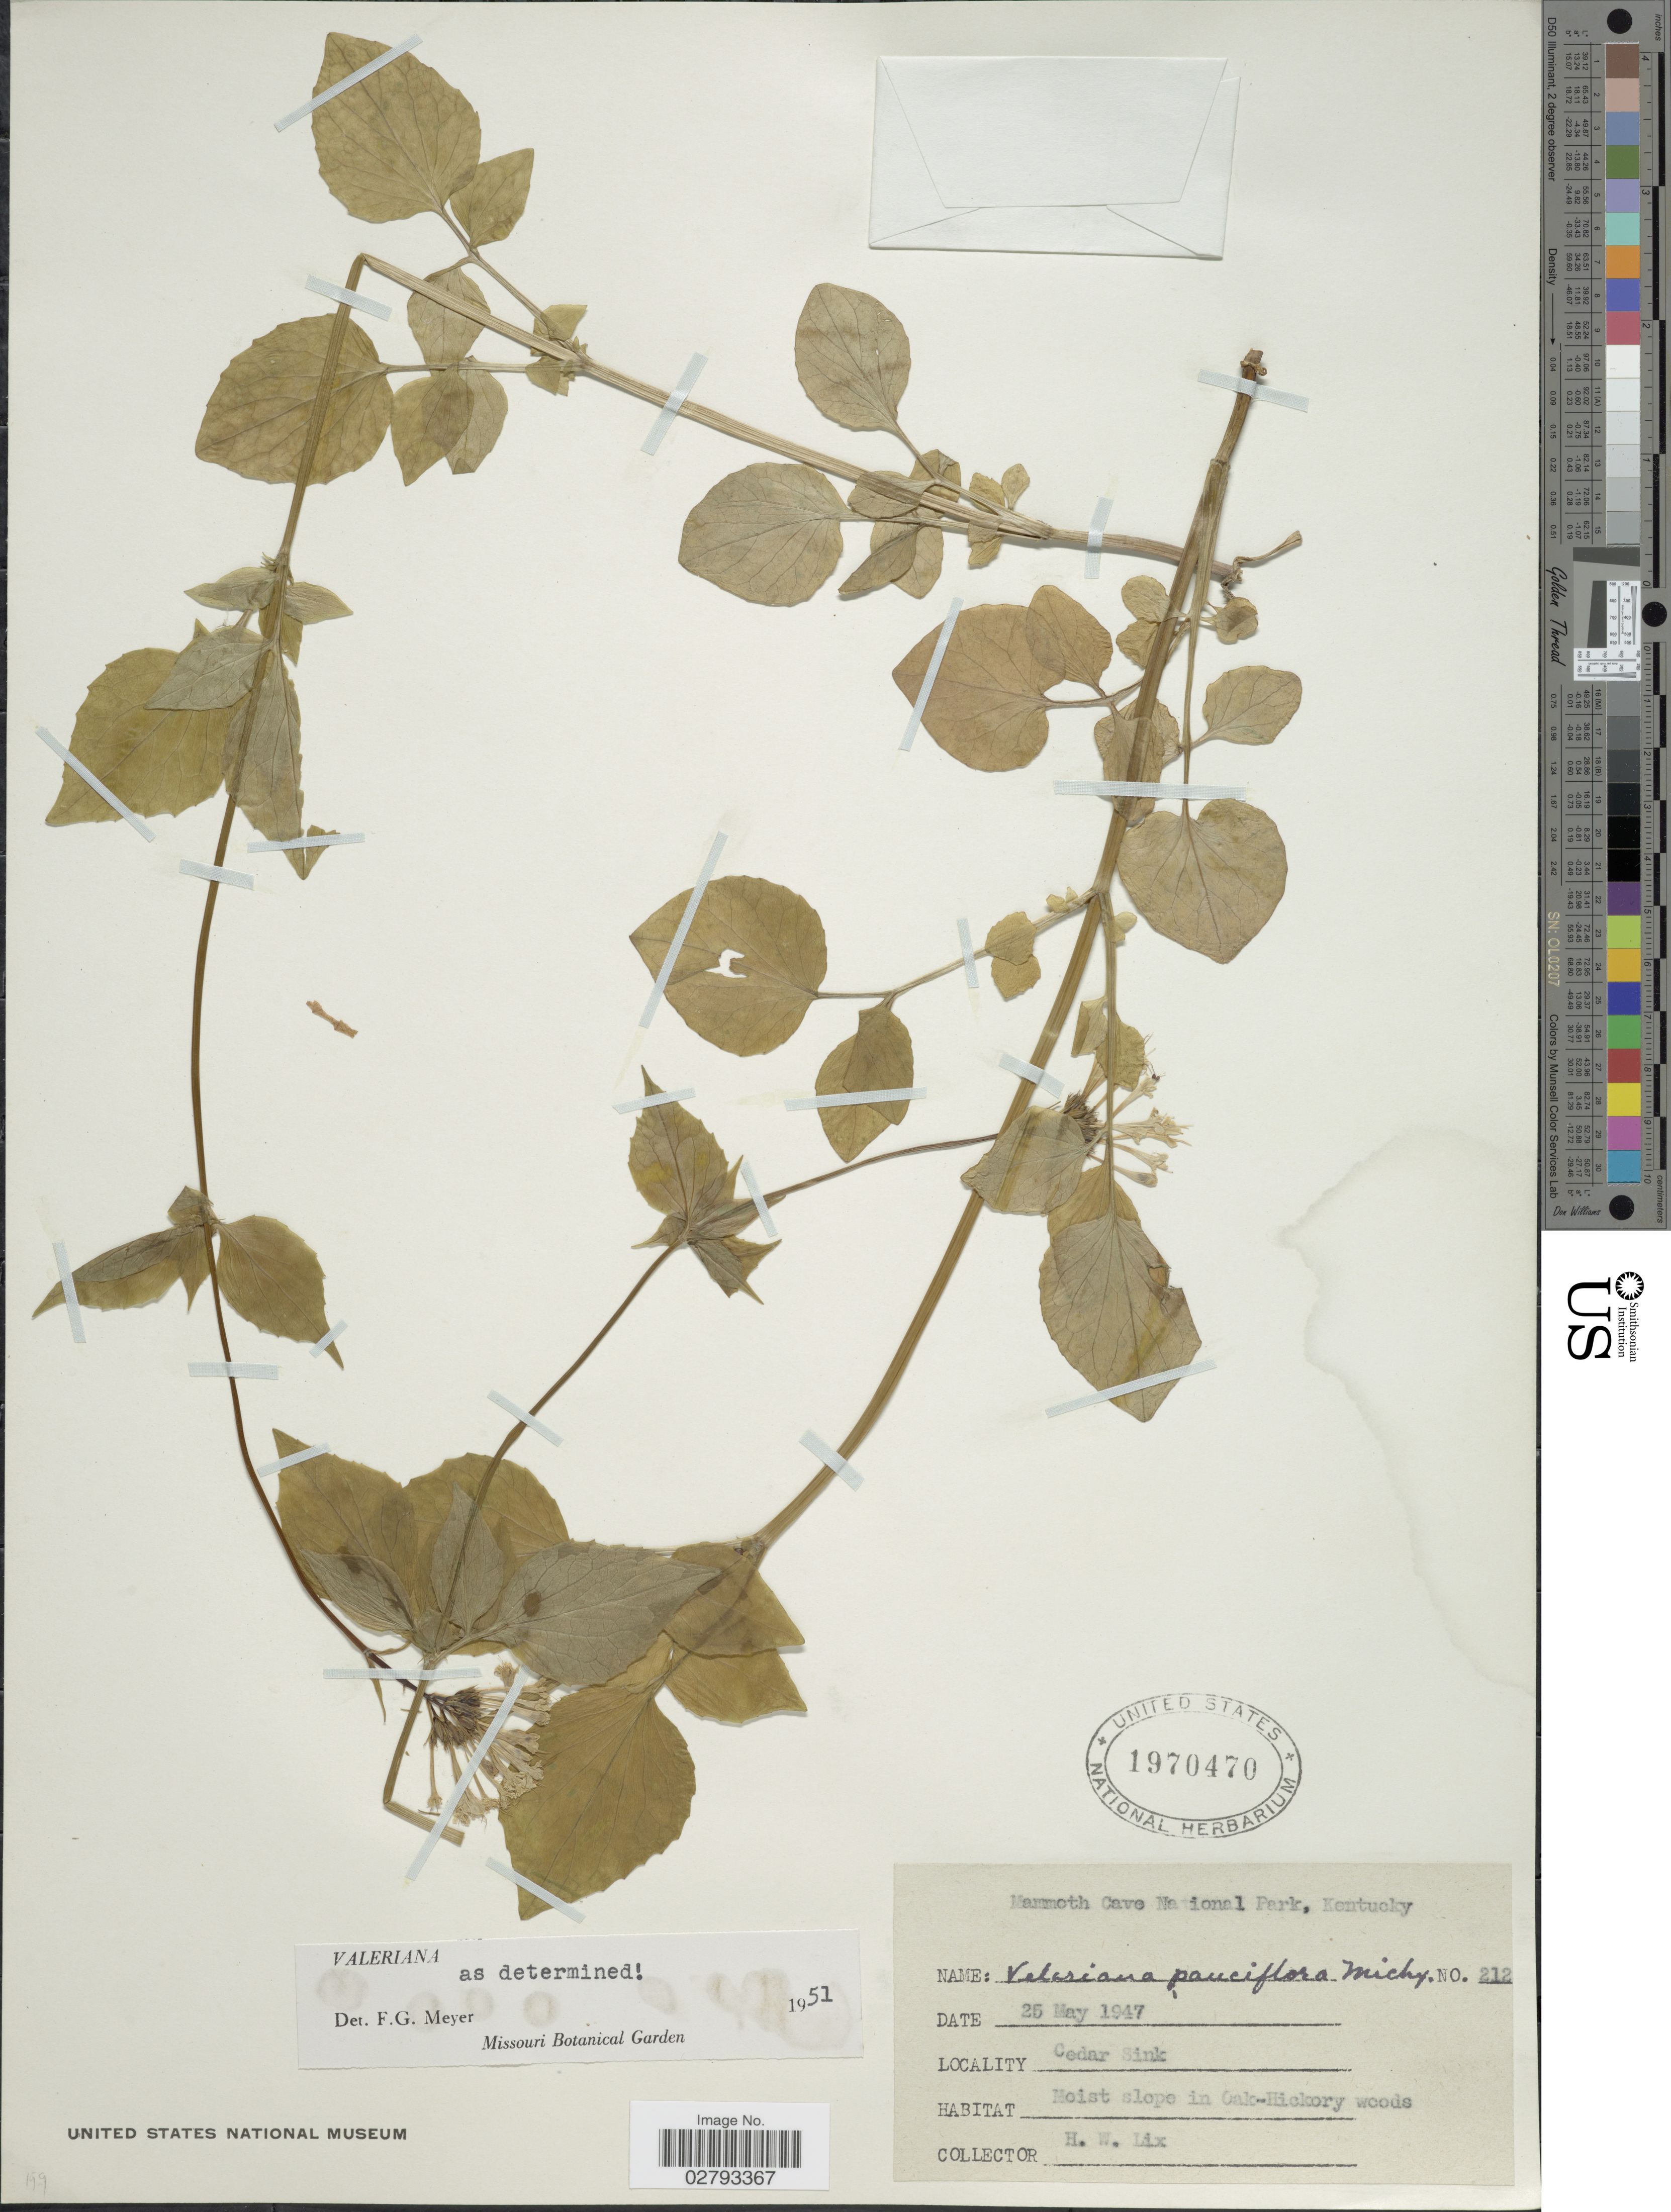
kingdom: Plantae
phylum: Tracheophyta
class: Magnoliopsida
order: Dipsacales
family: Caprifoliaceae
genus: Valeriana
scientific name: Valeriana pauciflora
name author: Michx.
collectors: H. W. Lix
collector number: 212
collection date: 1947-05-25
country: United States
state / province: Kentucky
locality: Mammoth Cave National Park. Cedar Sink.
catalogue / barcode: US 1970470